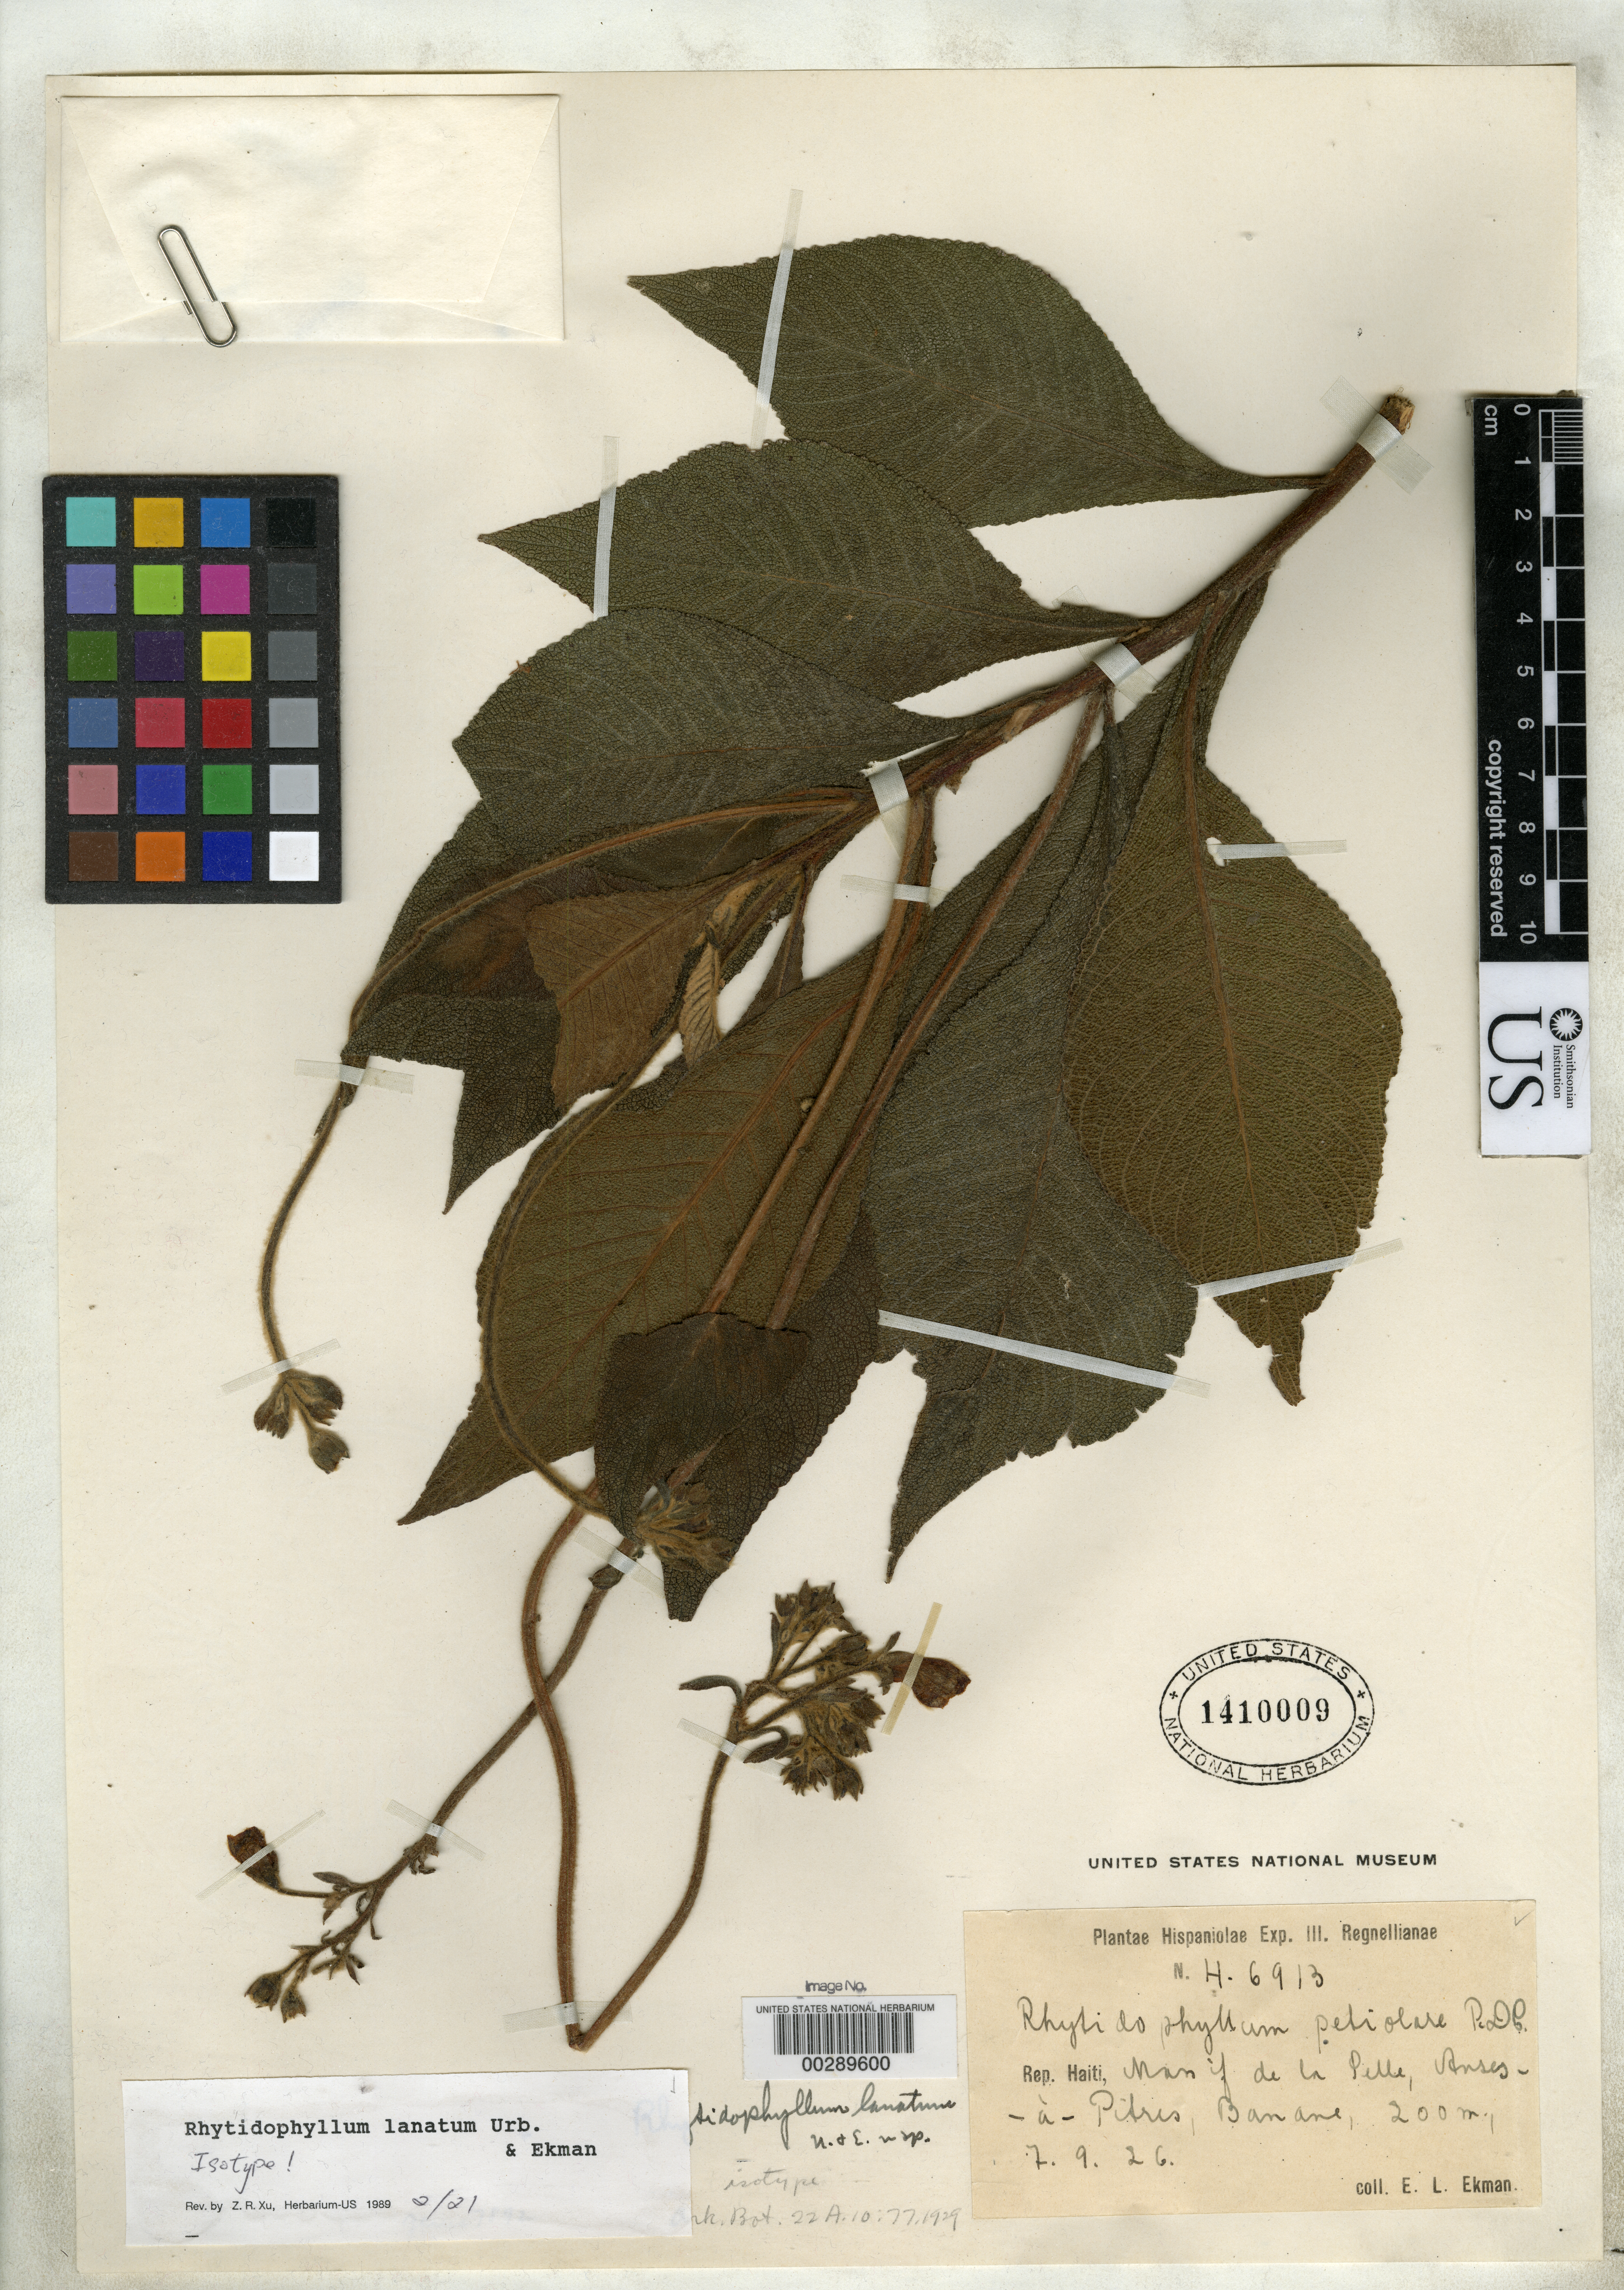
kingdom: Plantae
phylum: Tracheophyta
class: Magnoliopsida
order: Lamiales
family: Gesneriaceae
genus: Rhytidophyllum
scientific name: Rhytidophyllum lanatum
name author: Urb. & Ekman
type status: Isotype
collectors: E. L. Ekman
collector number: H 6913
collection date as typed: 07 Sep 1926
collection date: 1926-09-07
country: Haiti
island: Hispaniola Island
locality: Massif de La Selle in Morne Descommissaires ad Anses-a-Pitre prope Banane.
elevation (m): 200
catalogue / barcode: US 1410009